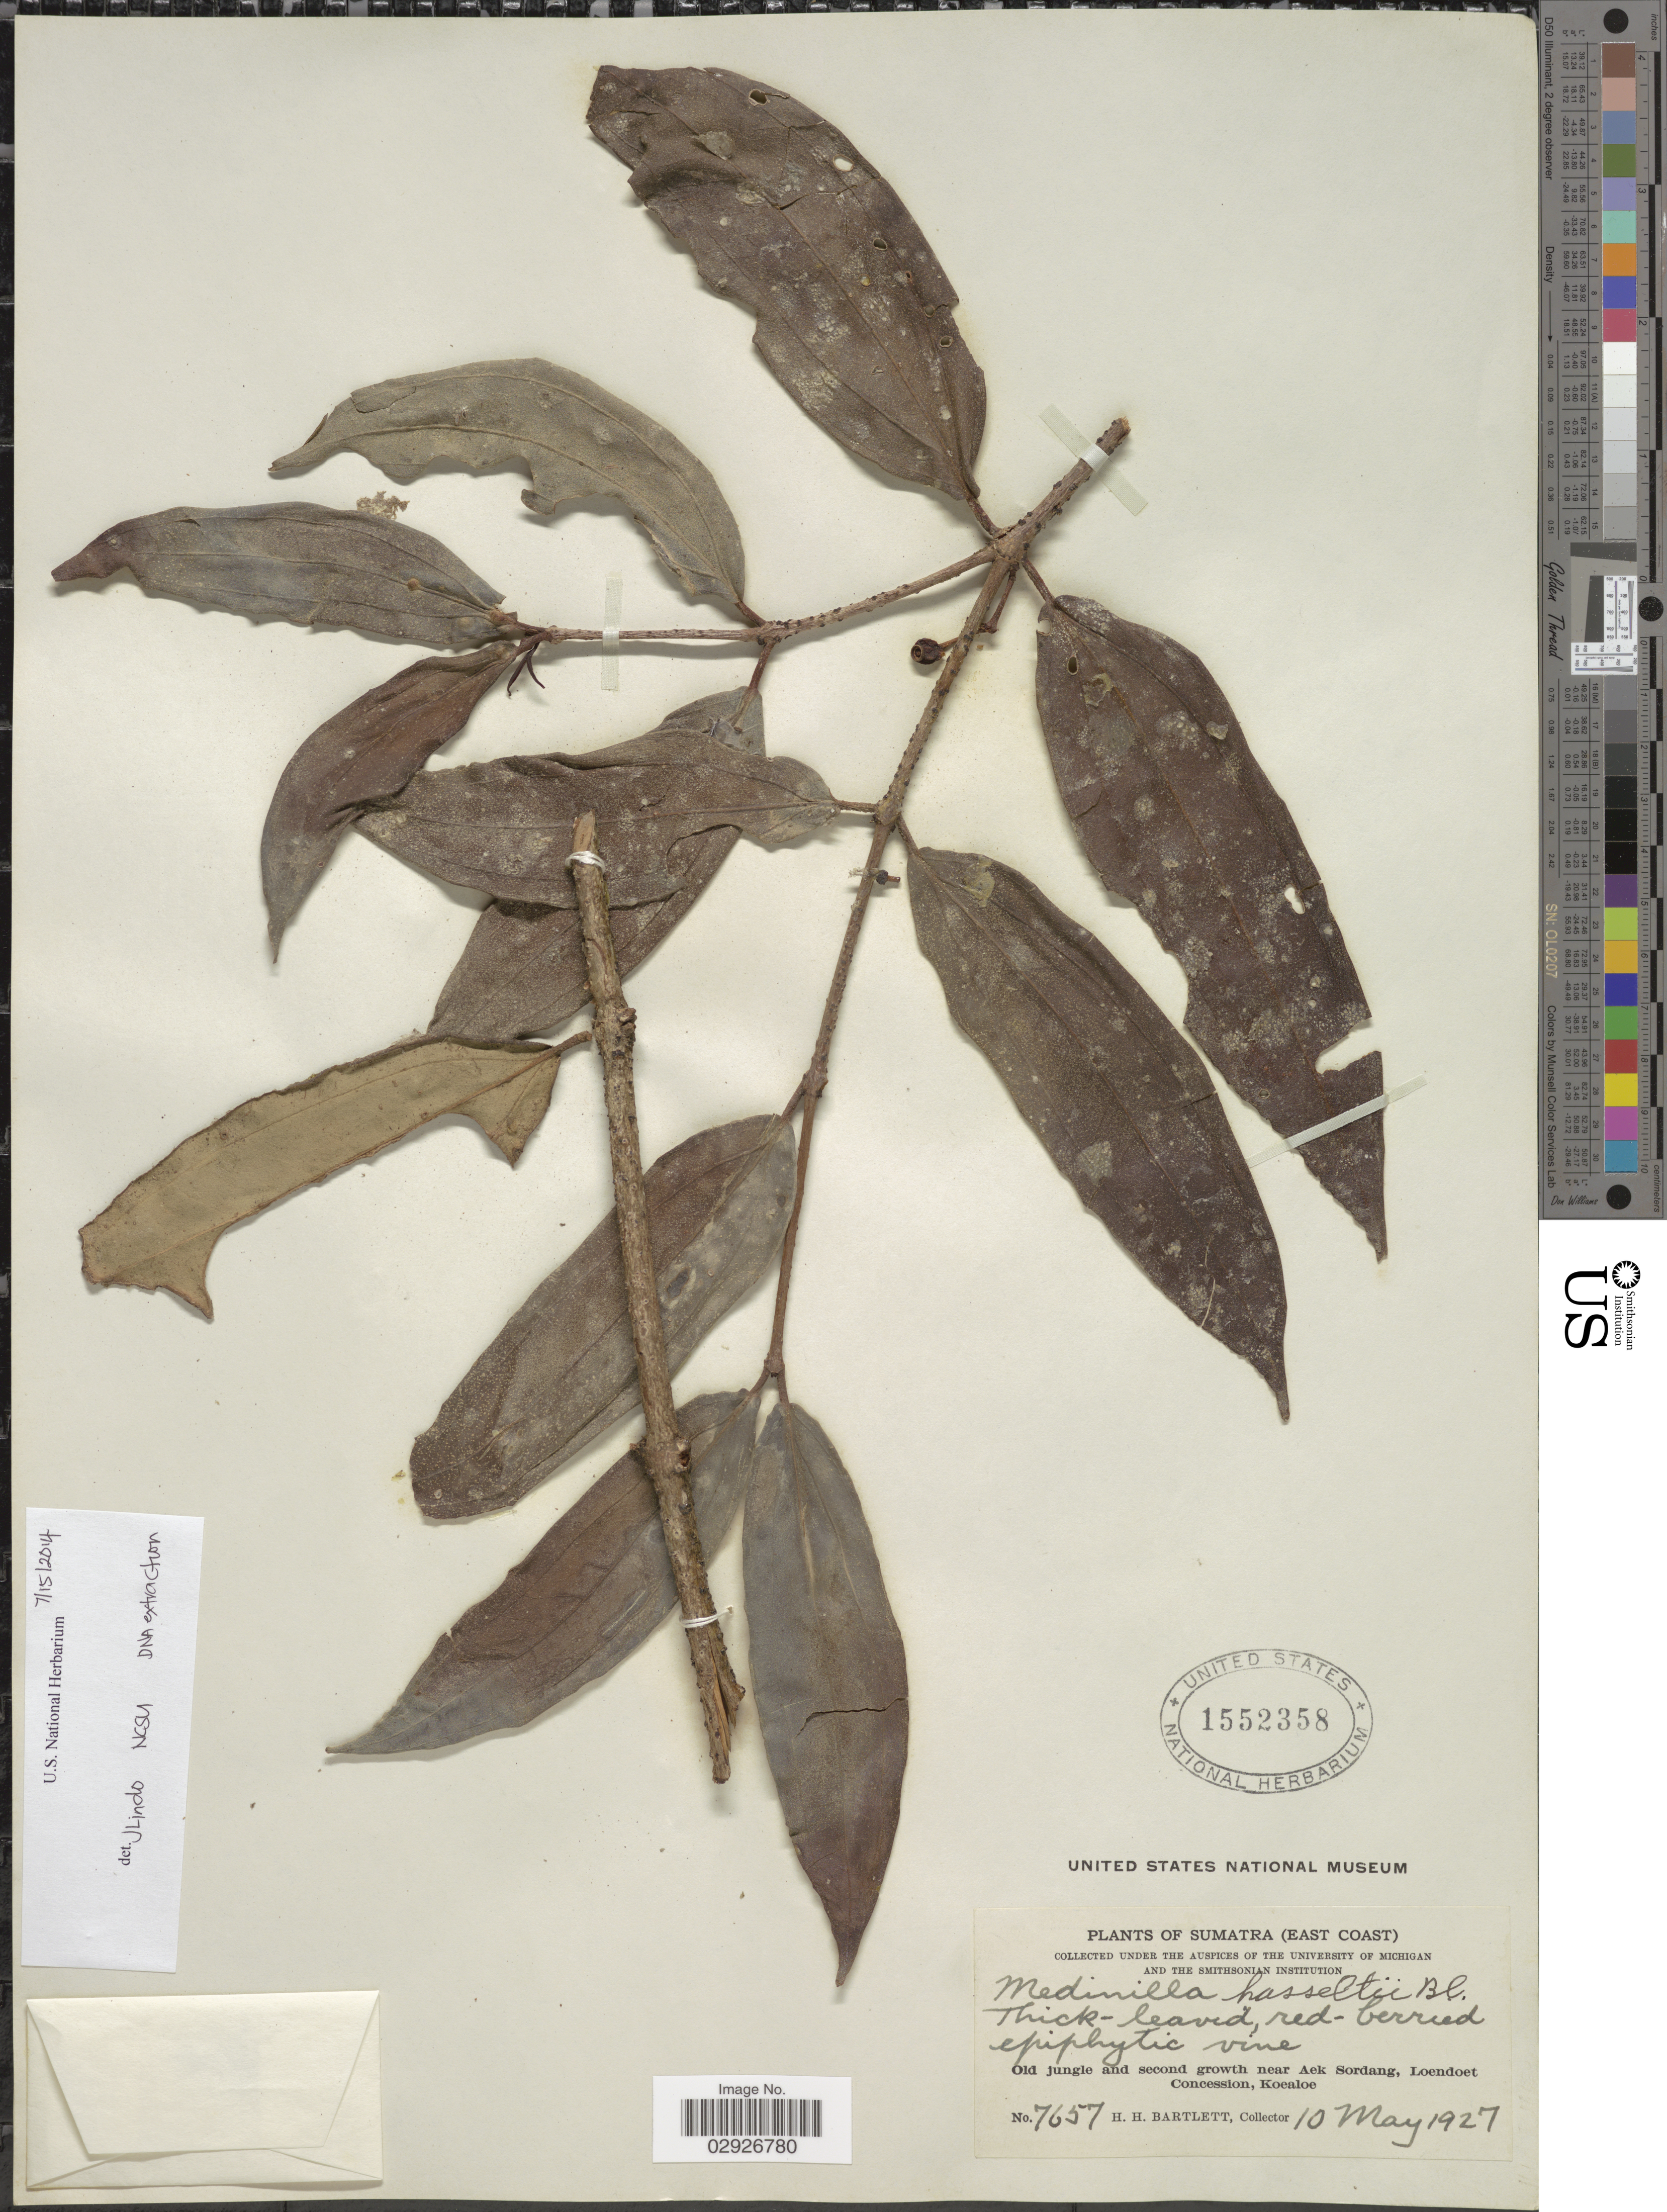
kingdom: Plantae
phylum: Tracheophyta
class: Magnoliopsida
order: Myrtales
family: Melastomataceae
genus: Medinilla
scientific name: Medinilla hasseltii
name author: Blume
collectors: H. H. Bartlett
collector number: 7657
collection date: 1927-05-10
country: Indonesia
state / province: Sumatra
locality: (East Coast). Old jungle and second growth near Aek Sordang, Loendoet Concession, Koealoe.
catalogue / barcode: US 1552358